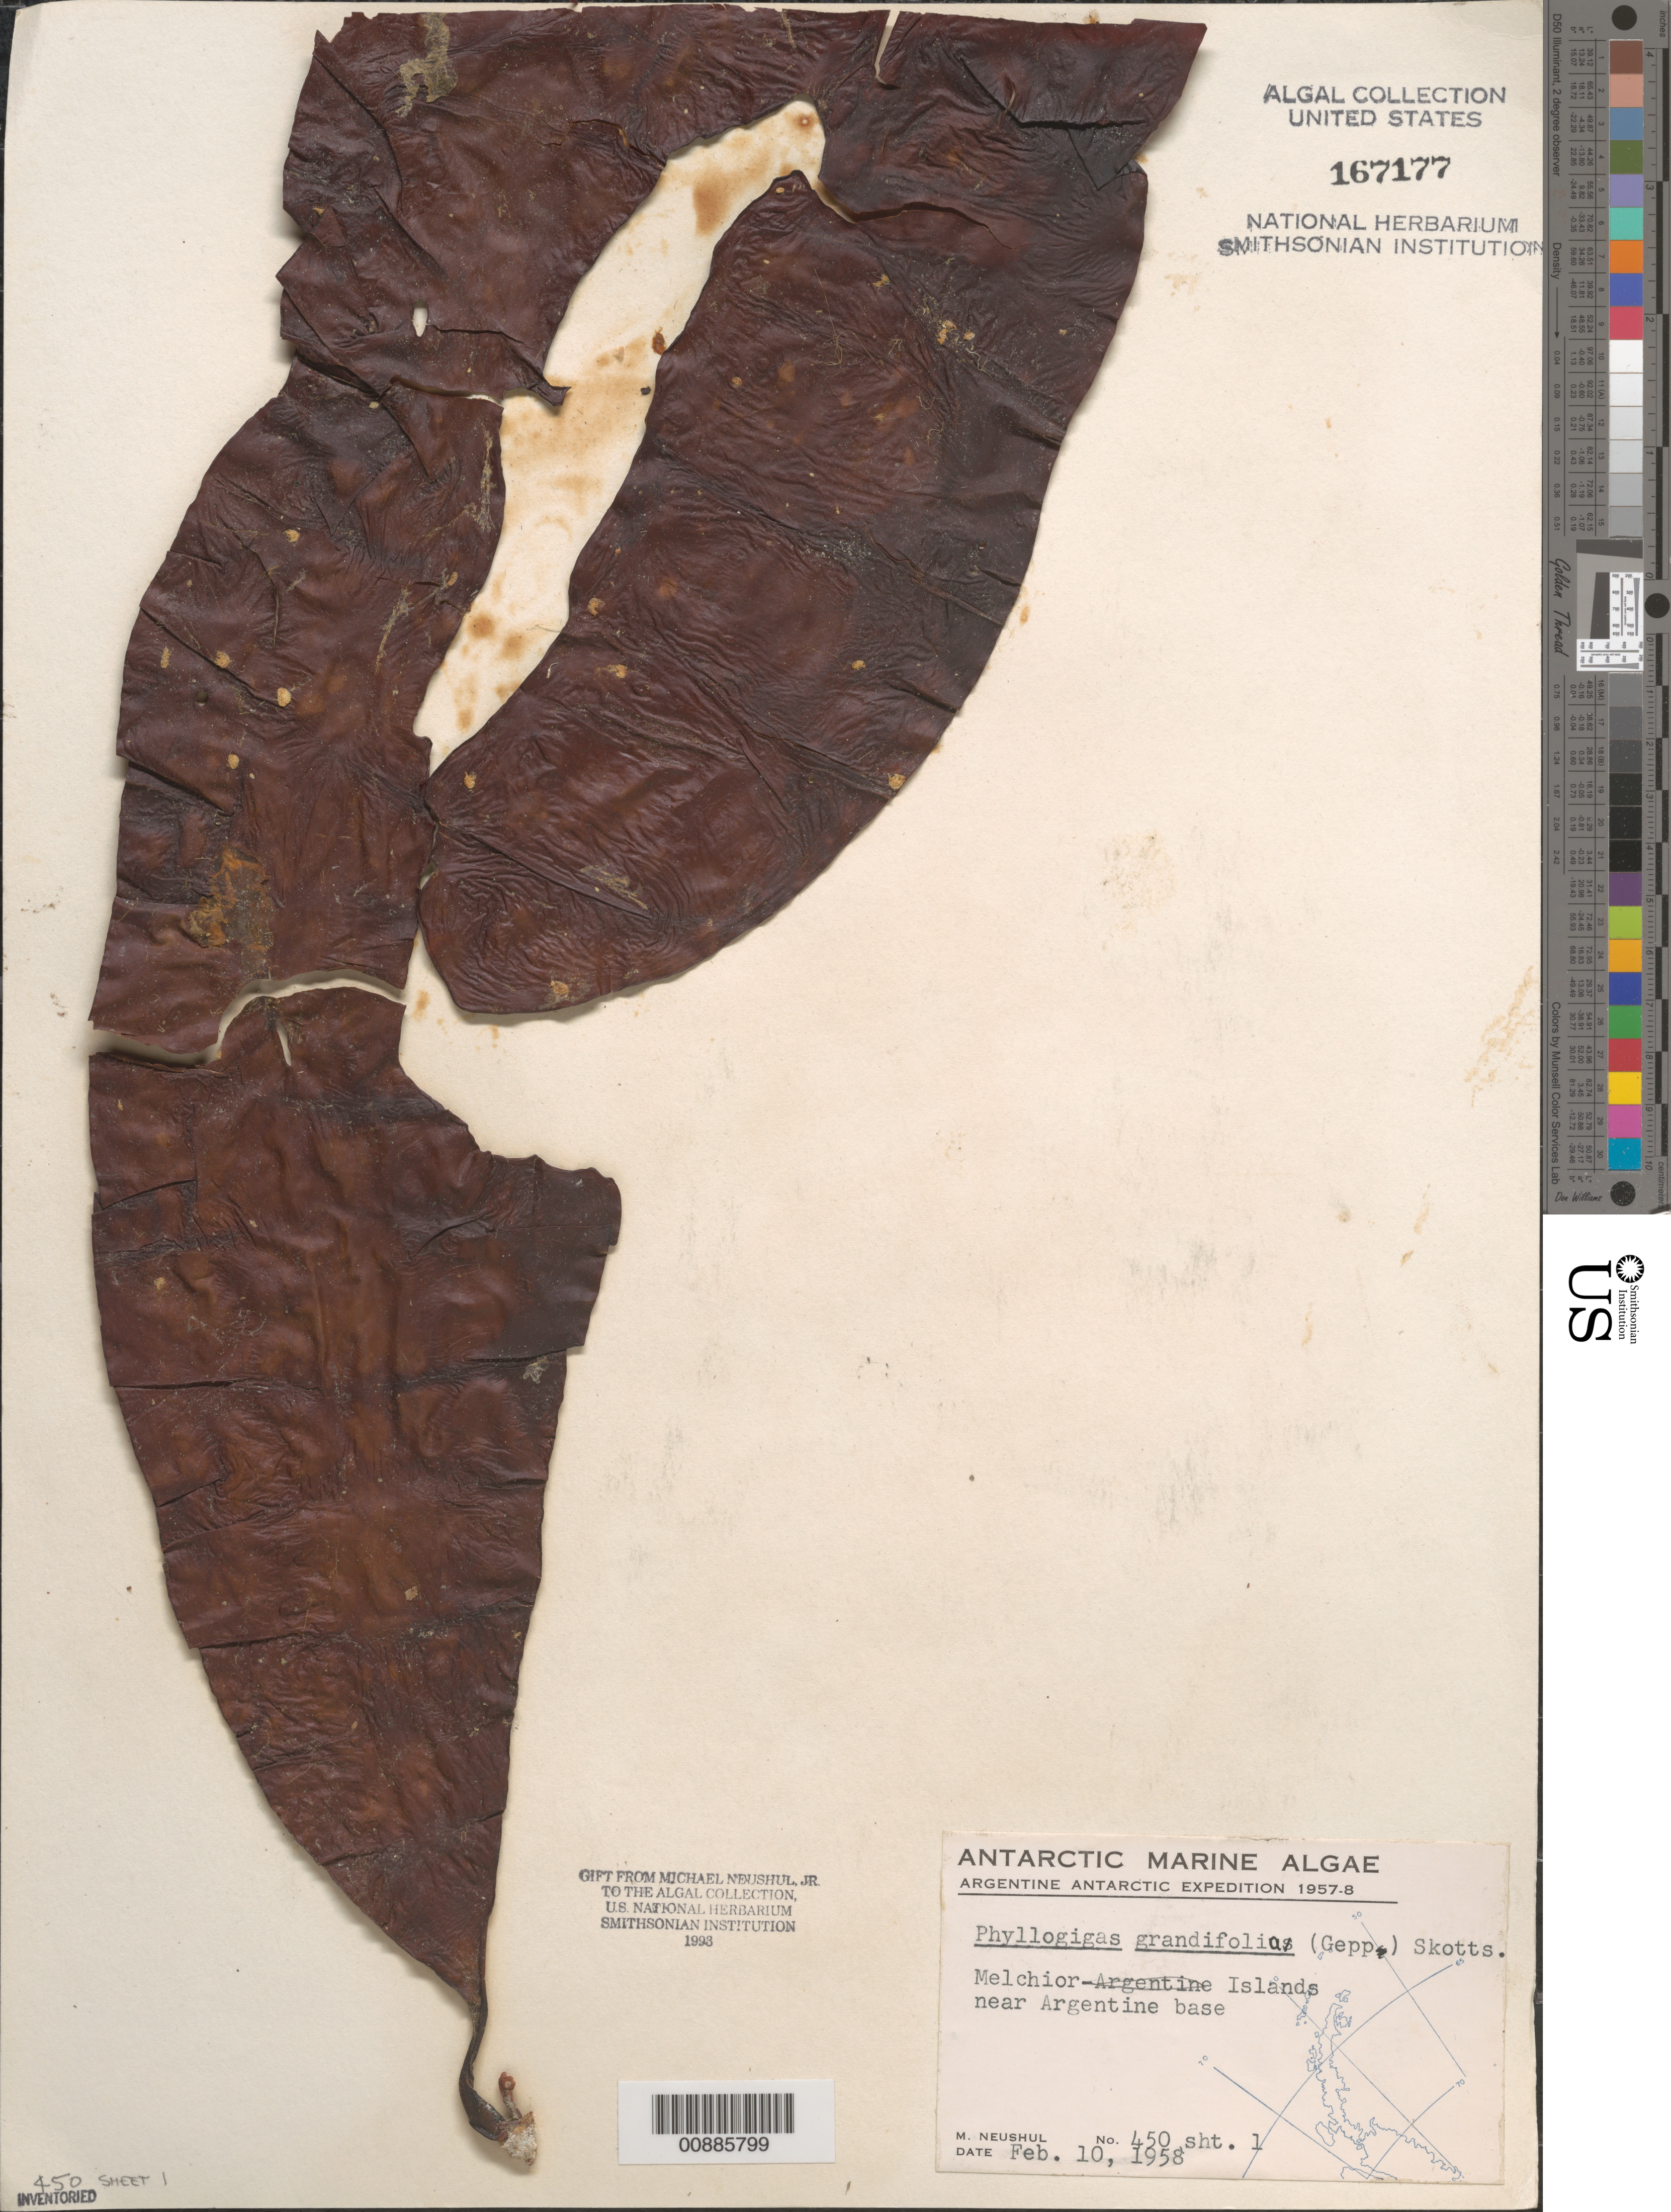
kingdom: Chromista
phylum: Ochrophyta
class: Phaeophyceae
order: Desmarestiales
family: Desmarestiaceae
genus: Himantothallus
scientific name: Himantothallus grandifolius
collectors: M. Neushul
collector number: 450 sheet 1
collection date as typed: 10 Feb 1958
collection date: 1958-02-10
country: Argentina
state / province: Tierra del Fuego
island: Melchior Islands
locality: Near Argentine base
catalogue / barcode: US 167177